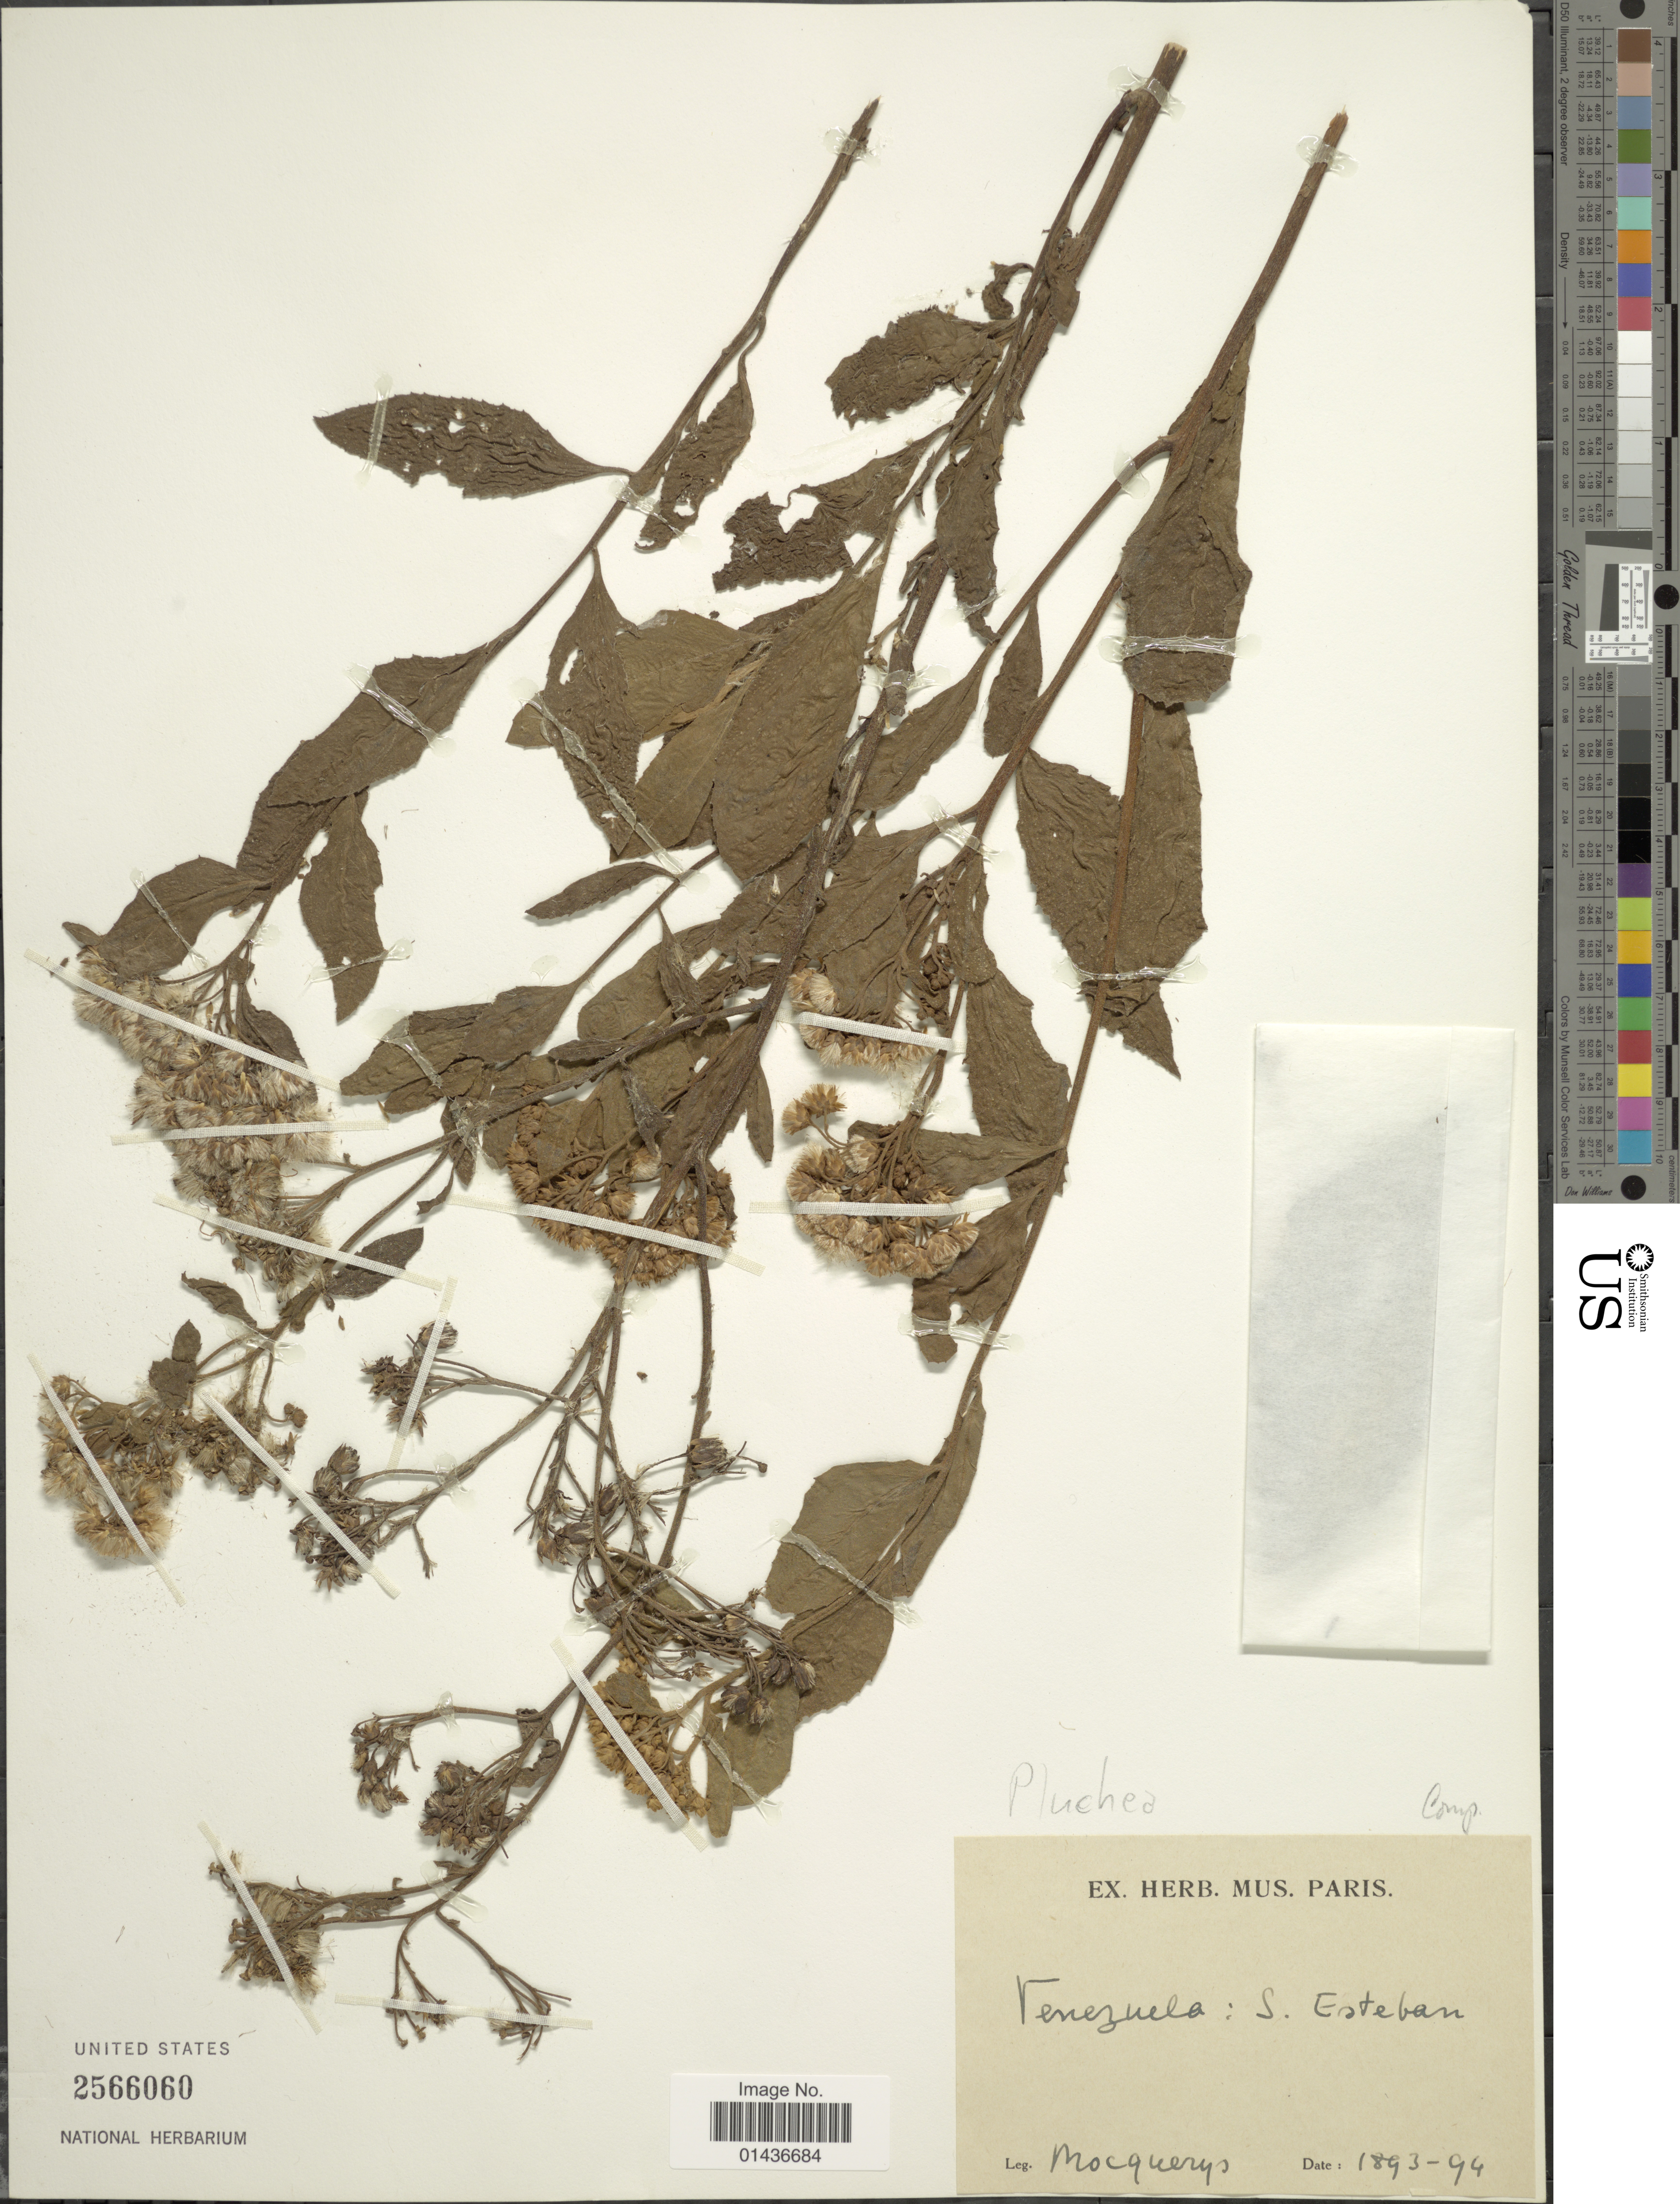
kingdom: Plantae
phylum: Tracheophyta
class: Magnoliopsida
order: Asterales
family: Asteraceae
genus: Pluchea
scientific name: Pluchea carolinensis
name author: (Jacq.) D. Don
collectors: A. Mocquerys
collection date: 1893/1894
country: Venezuela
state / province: Carabobo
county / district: Puerto Cabello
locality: San Esteban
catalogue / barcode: US 2566060